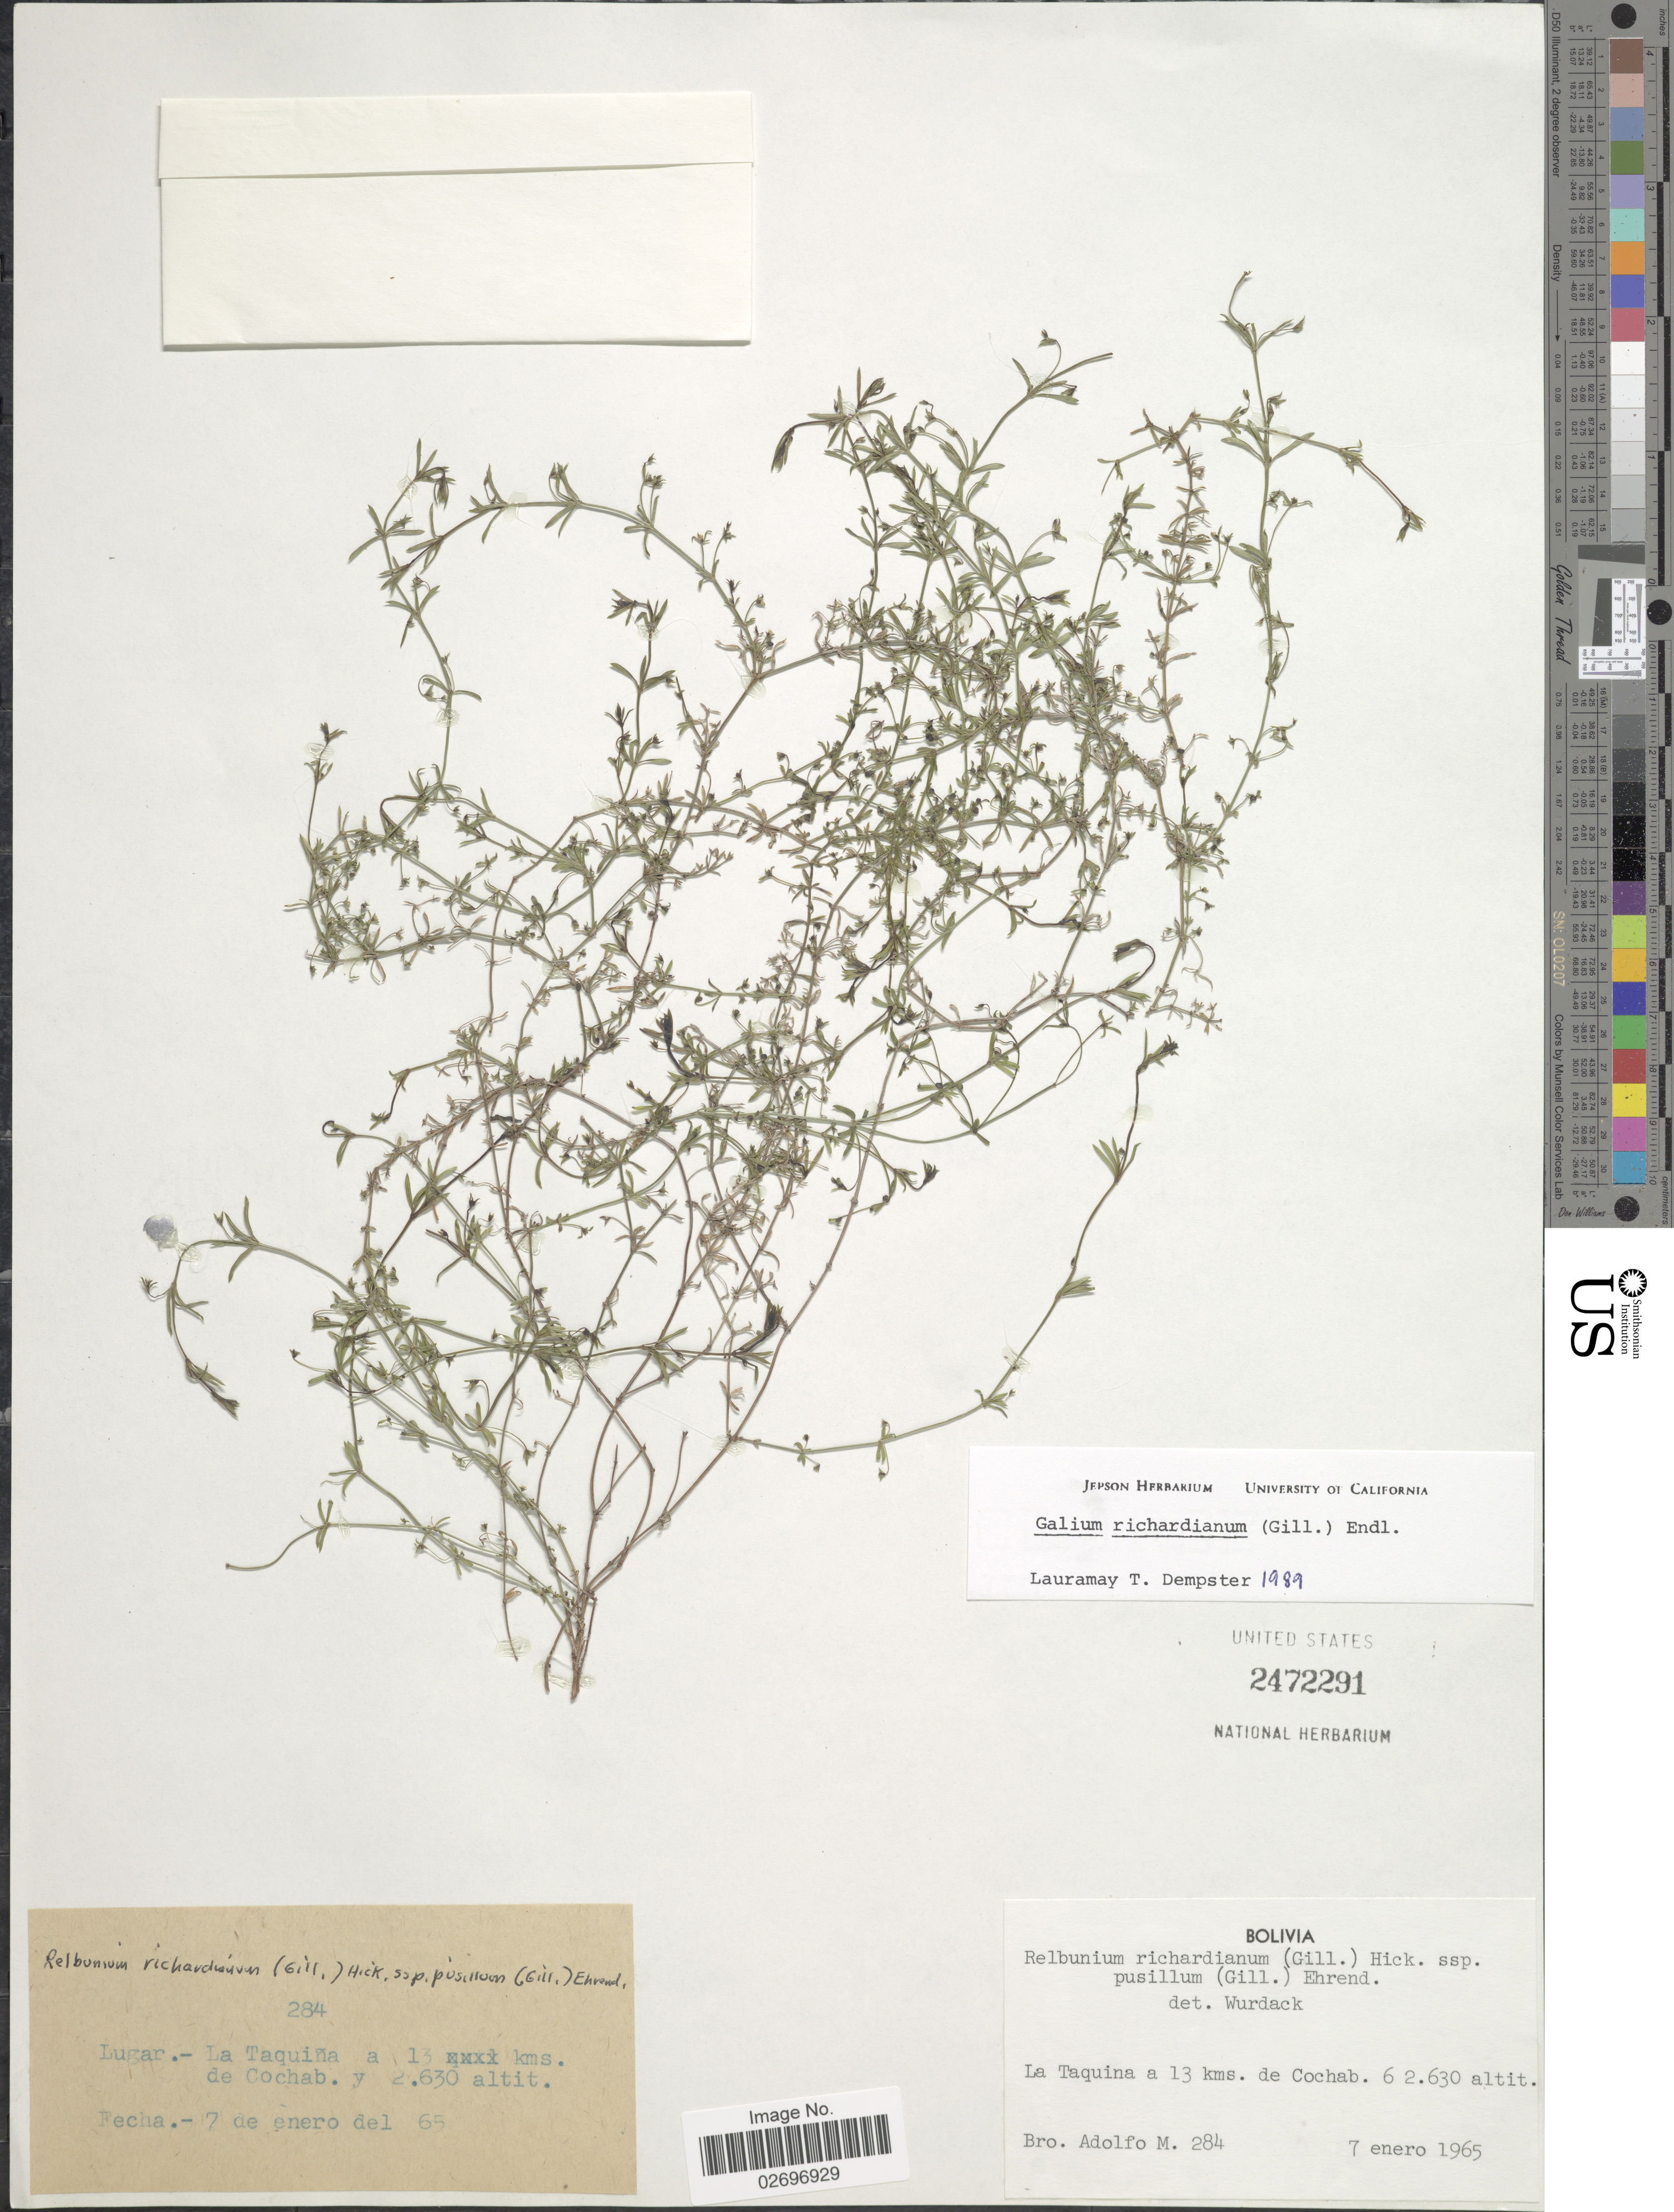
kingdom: Plantae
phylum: Tracheophyta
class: Magnoliopsida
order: Gentianales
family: Rubiaceae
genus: Galium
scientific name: Galium richardianum subsp. richardianum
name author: (Gillies ex Hook. & Arn.) Endl. ex Walp.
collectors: Bro. Adolfo M.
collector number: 284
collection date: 1965-01-07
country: Bolivia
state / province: Cochabamba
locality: Lugar.-La Taquina a 13 kms. de Cochab.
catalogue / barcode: US 2472291